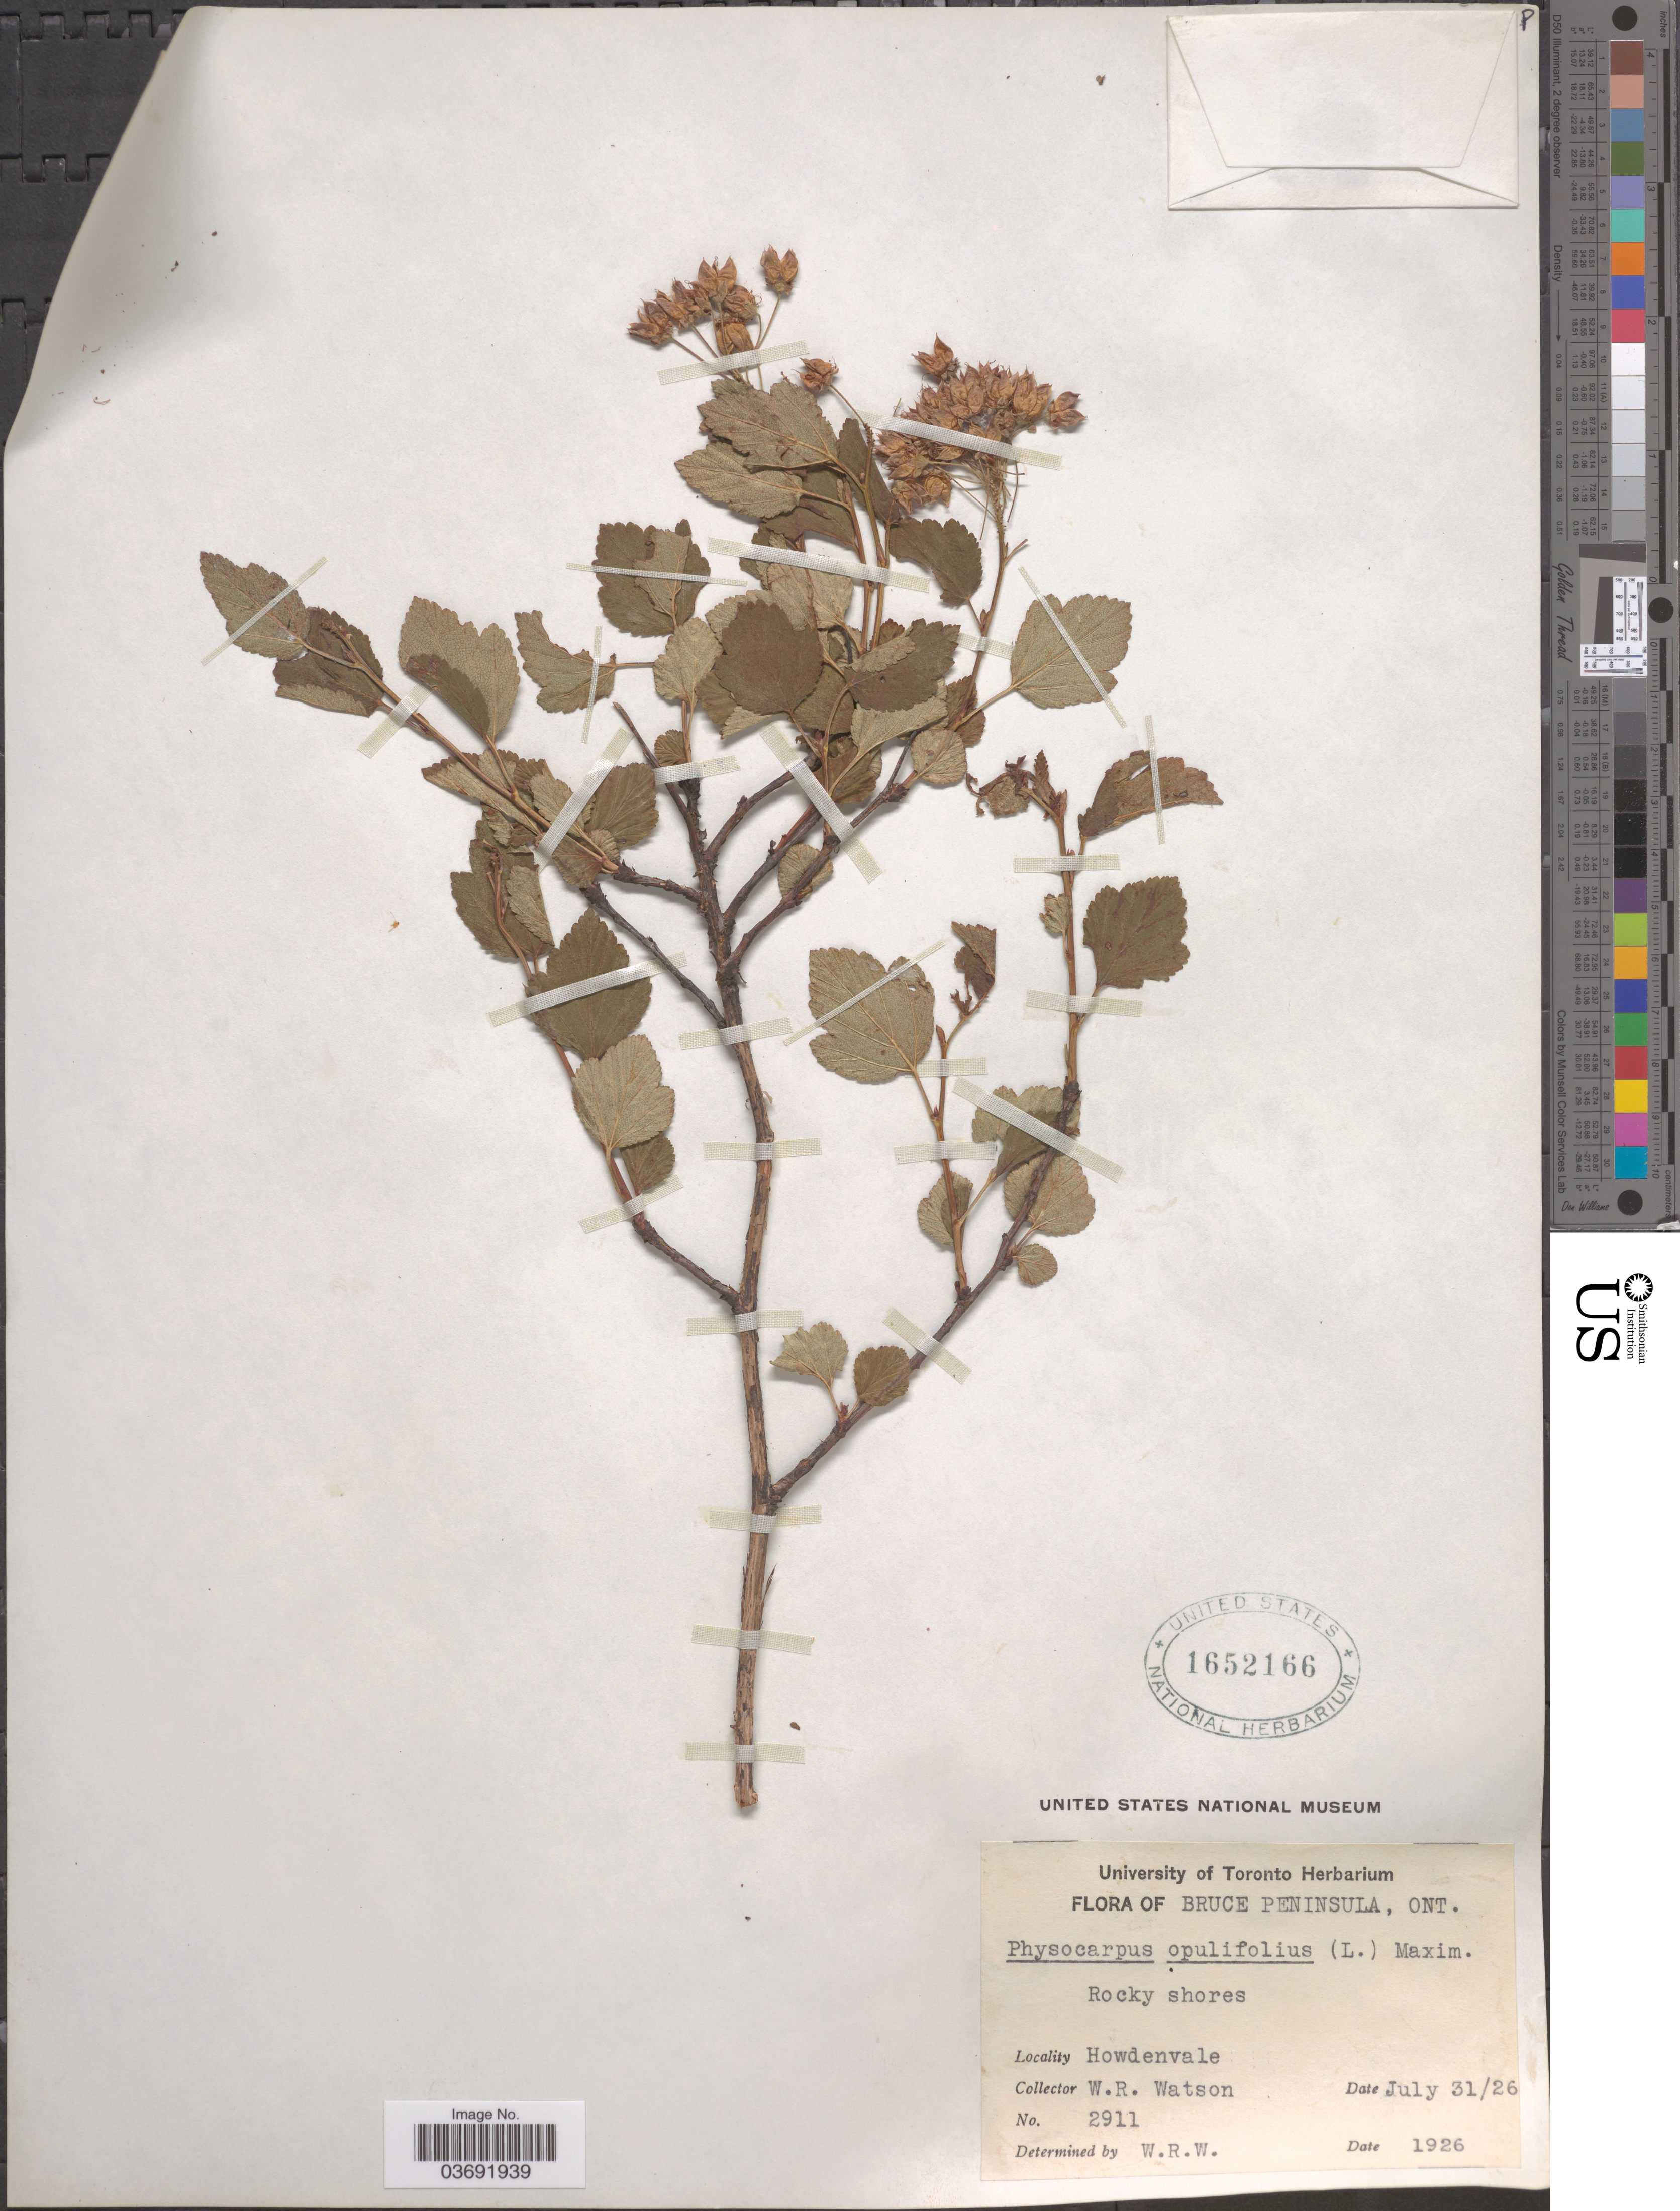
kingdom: Plantae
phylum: Tracheophyta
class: Magnoliopsida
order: Rosales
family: Rosaceae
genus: Physocarpus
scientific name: Physocarpus opulifolius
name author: (L.) Maxim.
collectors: W. R. Watson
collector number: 2911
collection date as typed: Transcribed d/m/y: 31/7/26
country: Canada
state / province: Ontario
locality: Bruce Peninsula, Ont. Howdenvale.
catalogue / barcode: US 1652166